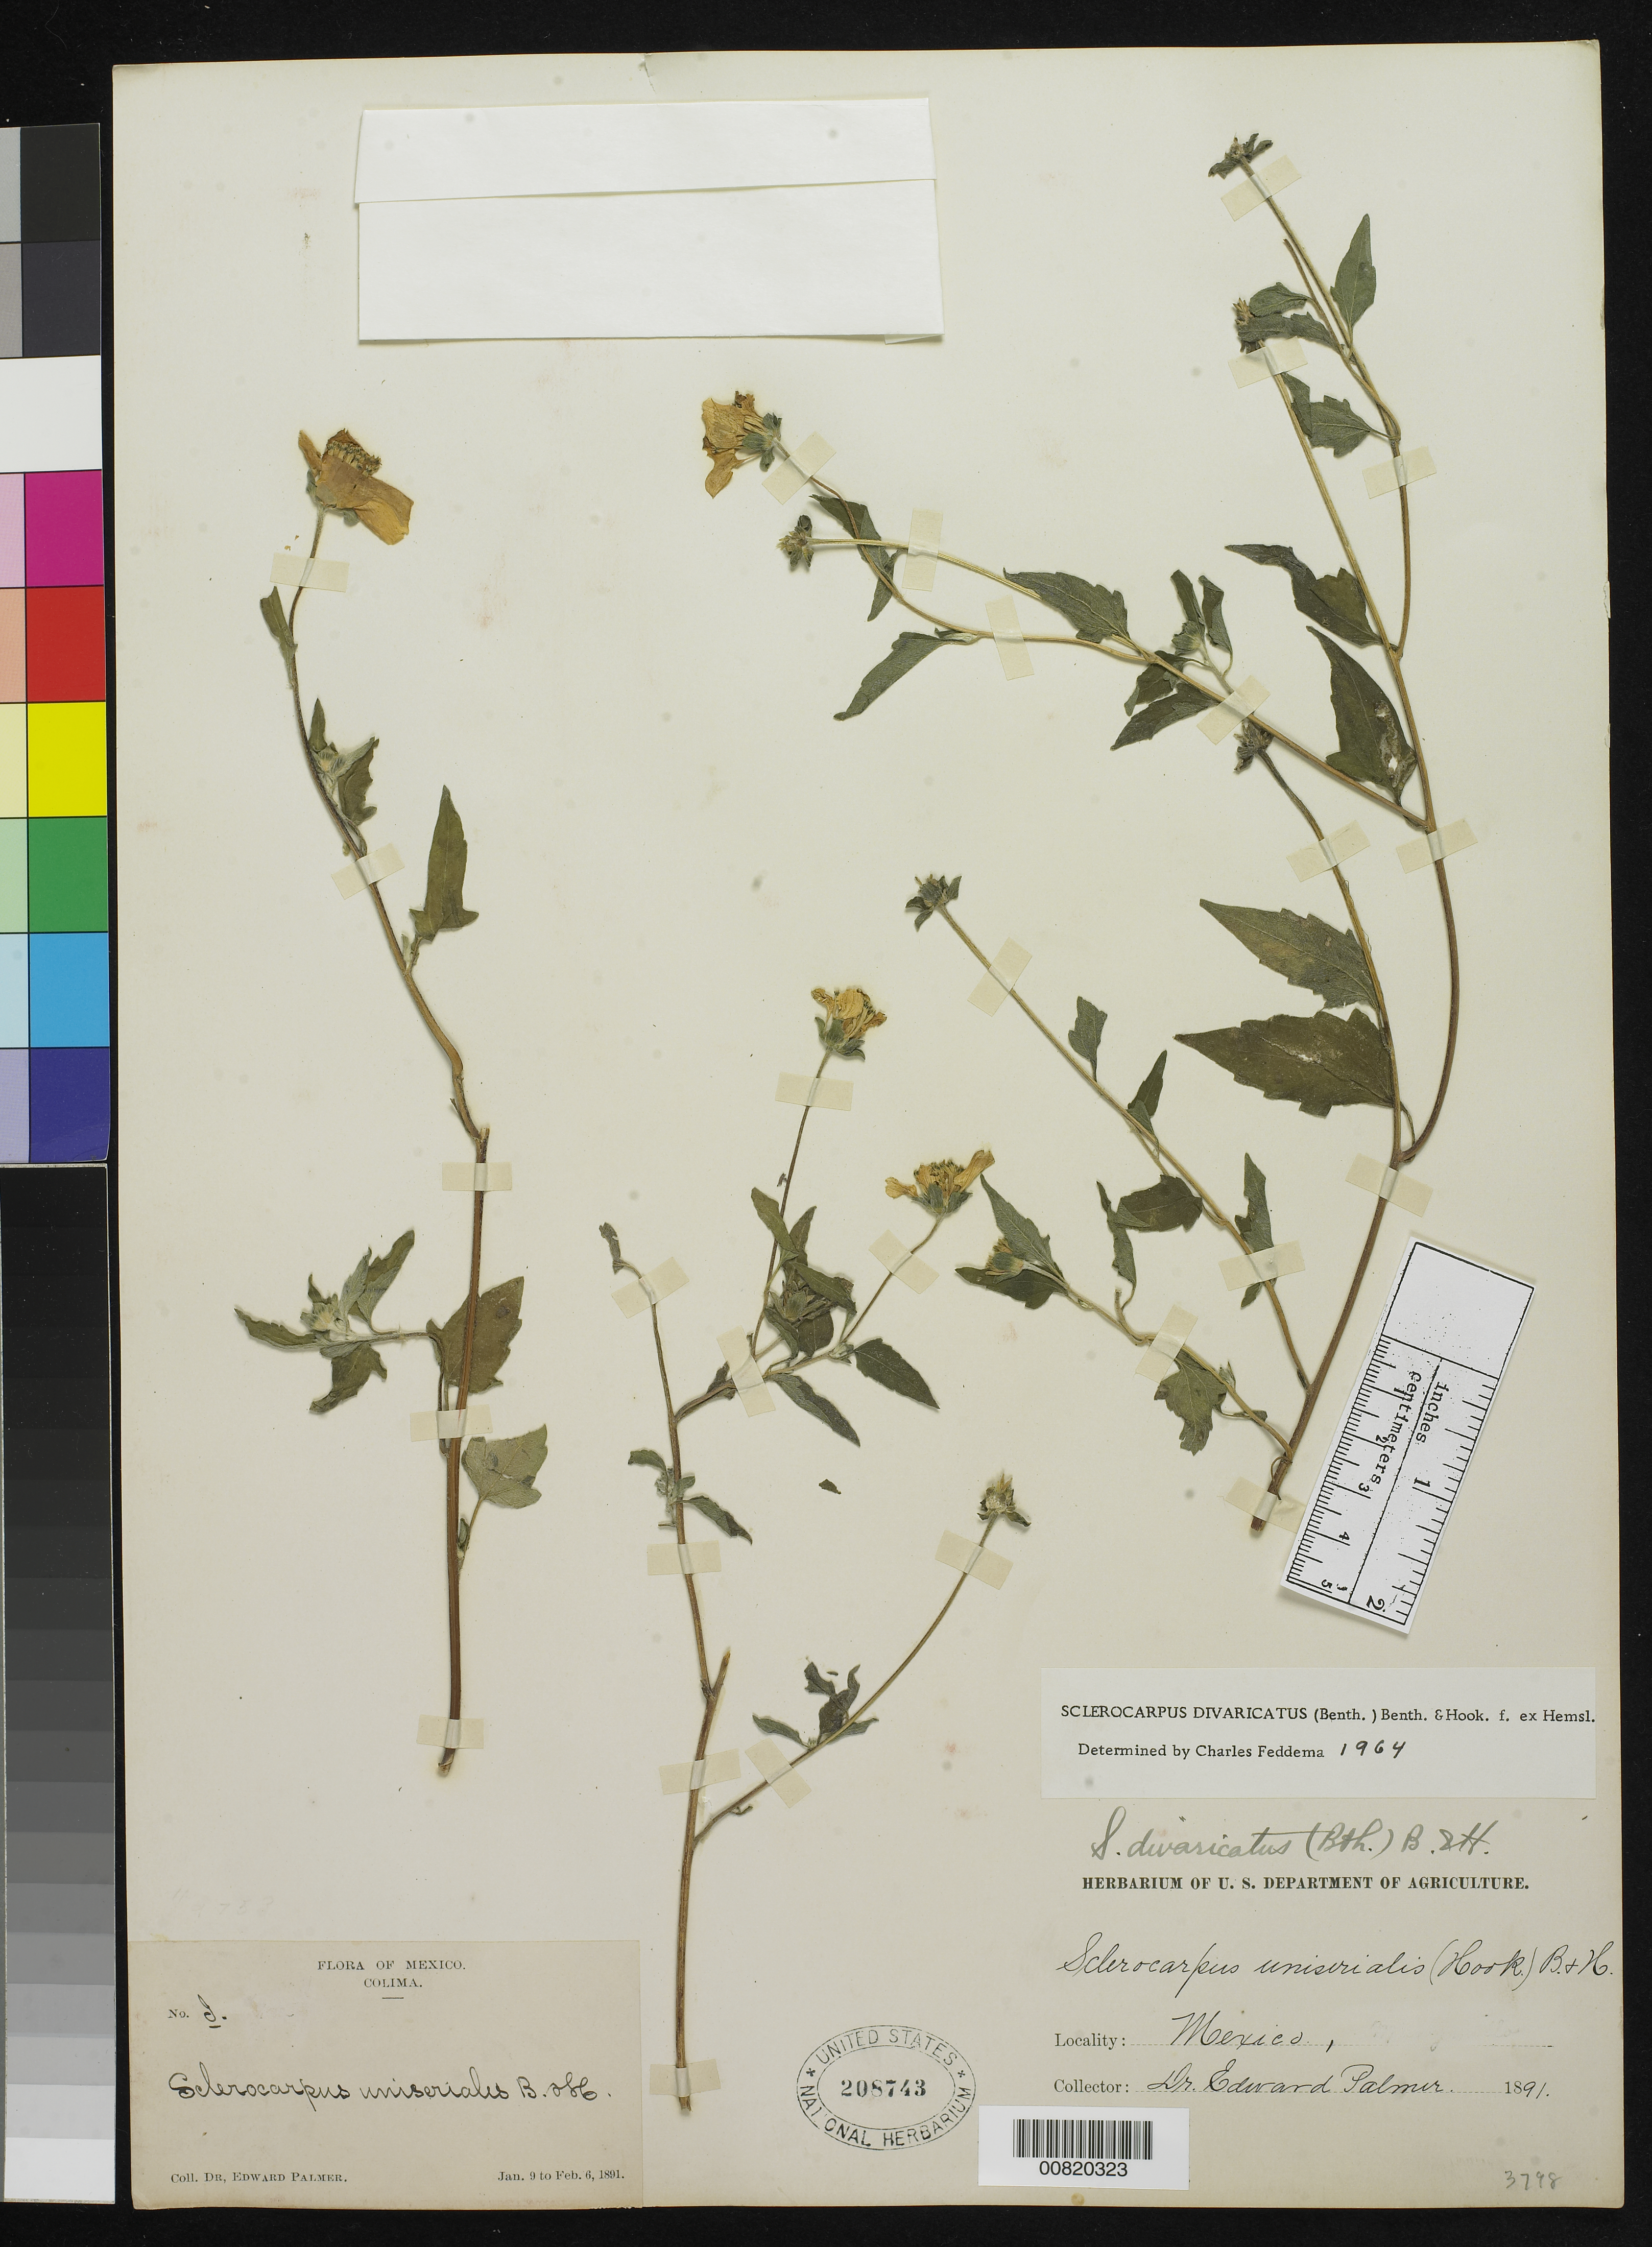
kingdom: Plantae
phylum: Tracheophyta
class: Magnoliopsida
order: Asterales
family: Asteraceae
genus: Sclerocarpus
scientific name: Sclerocarpus divaricatus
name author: (Benth.) Benth. & Hook. f. ex Hemsl.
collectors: E. Palmer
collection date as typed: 09 Jan 1891 to 06 Feb 1891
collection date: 1891-01-09/1891-02-06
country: Mexico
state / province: Colima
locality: I. or J. Colima.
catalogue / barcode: US 208743